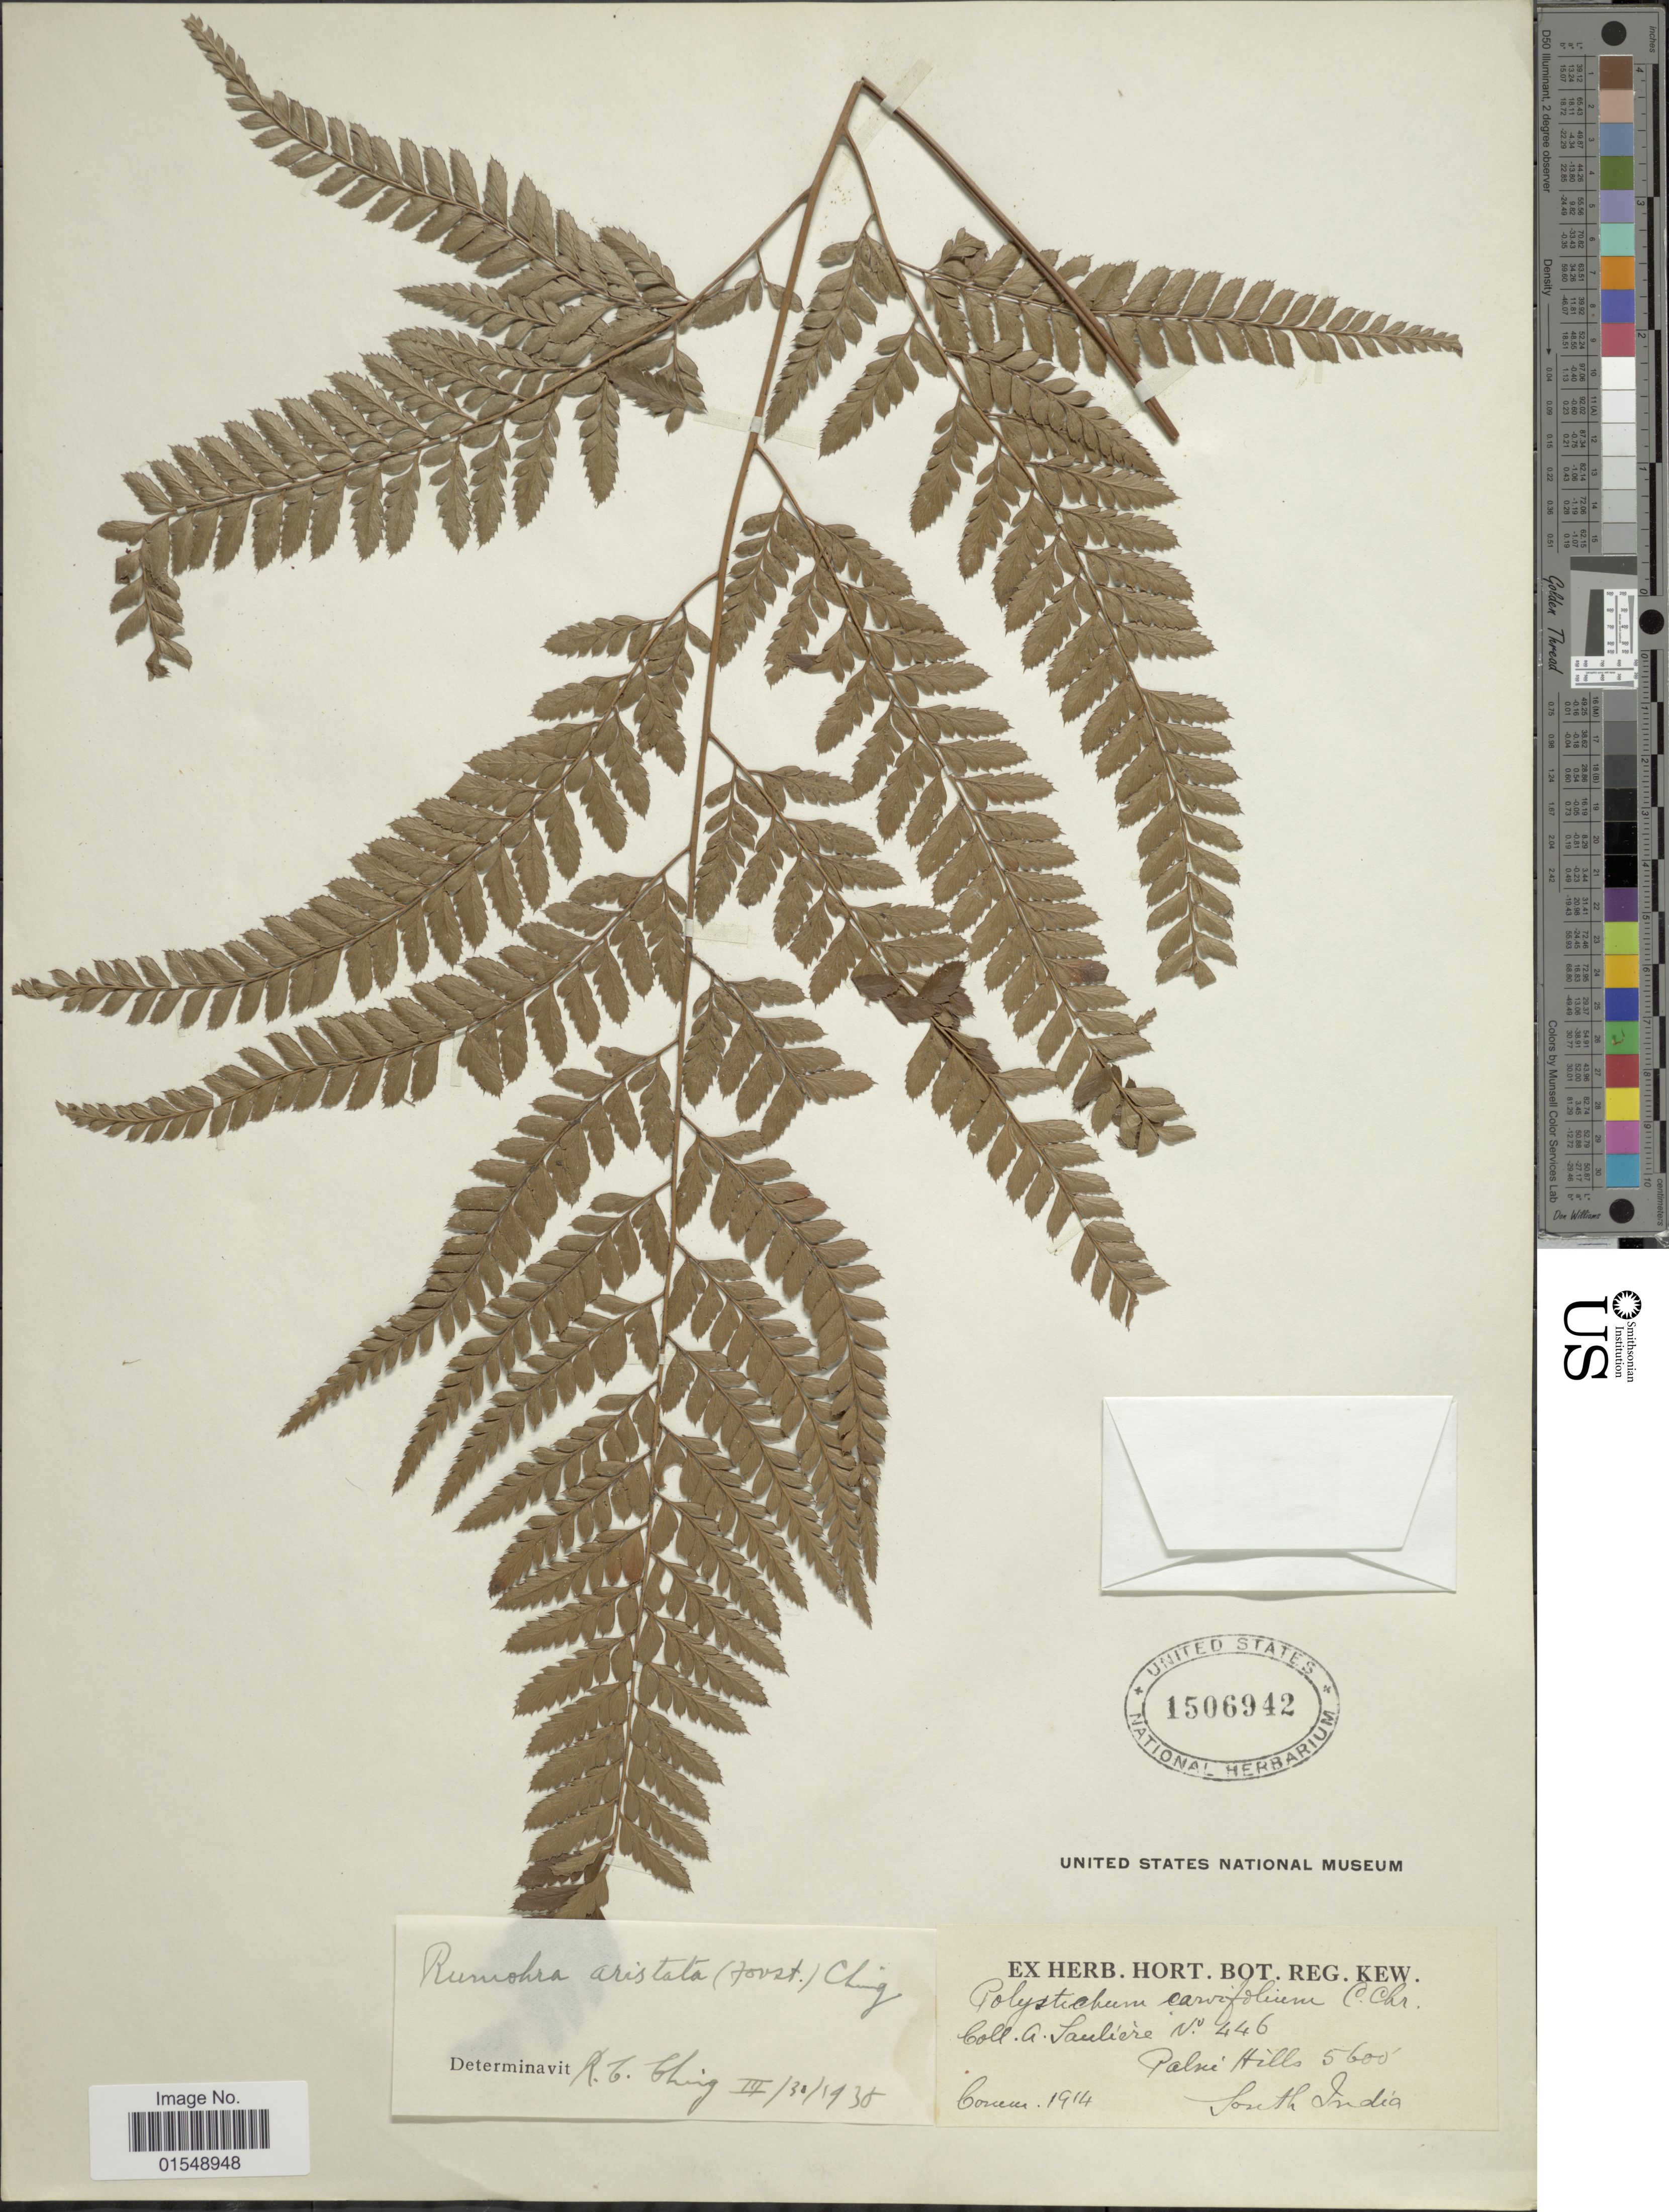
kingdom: Plantae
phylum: Tracheophyta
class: Polypodiopsida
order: Polypodiales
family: Dryopteridaceae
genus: Arachniodes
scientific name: Arachniodes aristata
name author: (G. Forst.) Tindale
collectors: A. Sauliere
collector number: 446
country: India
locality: Palni Hills, South India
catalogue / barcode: US 1506942